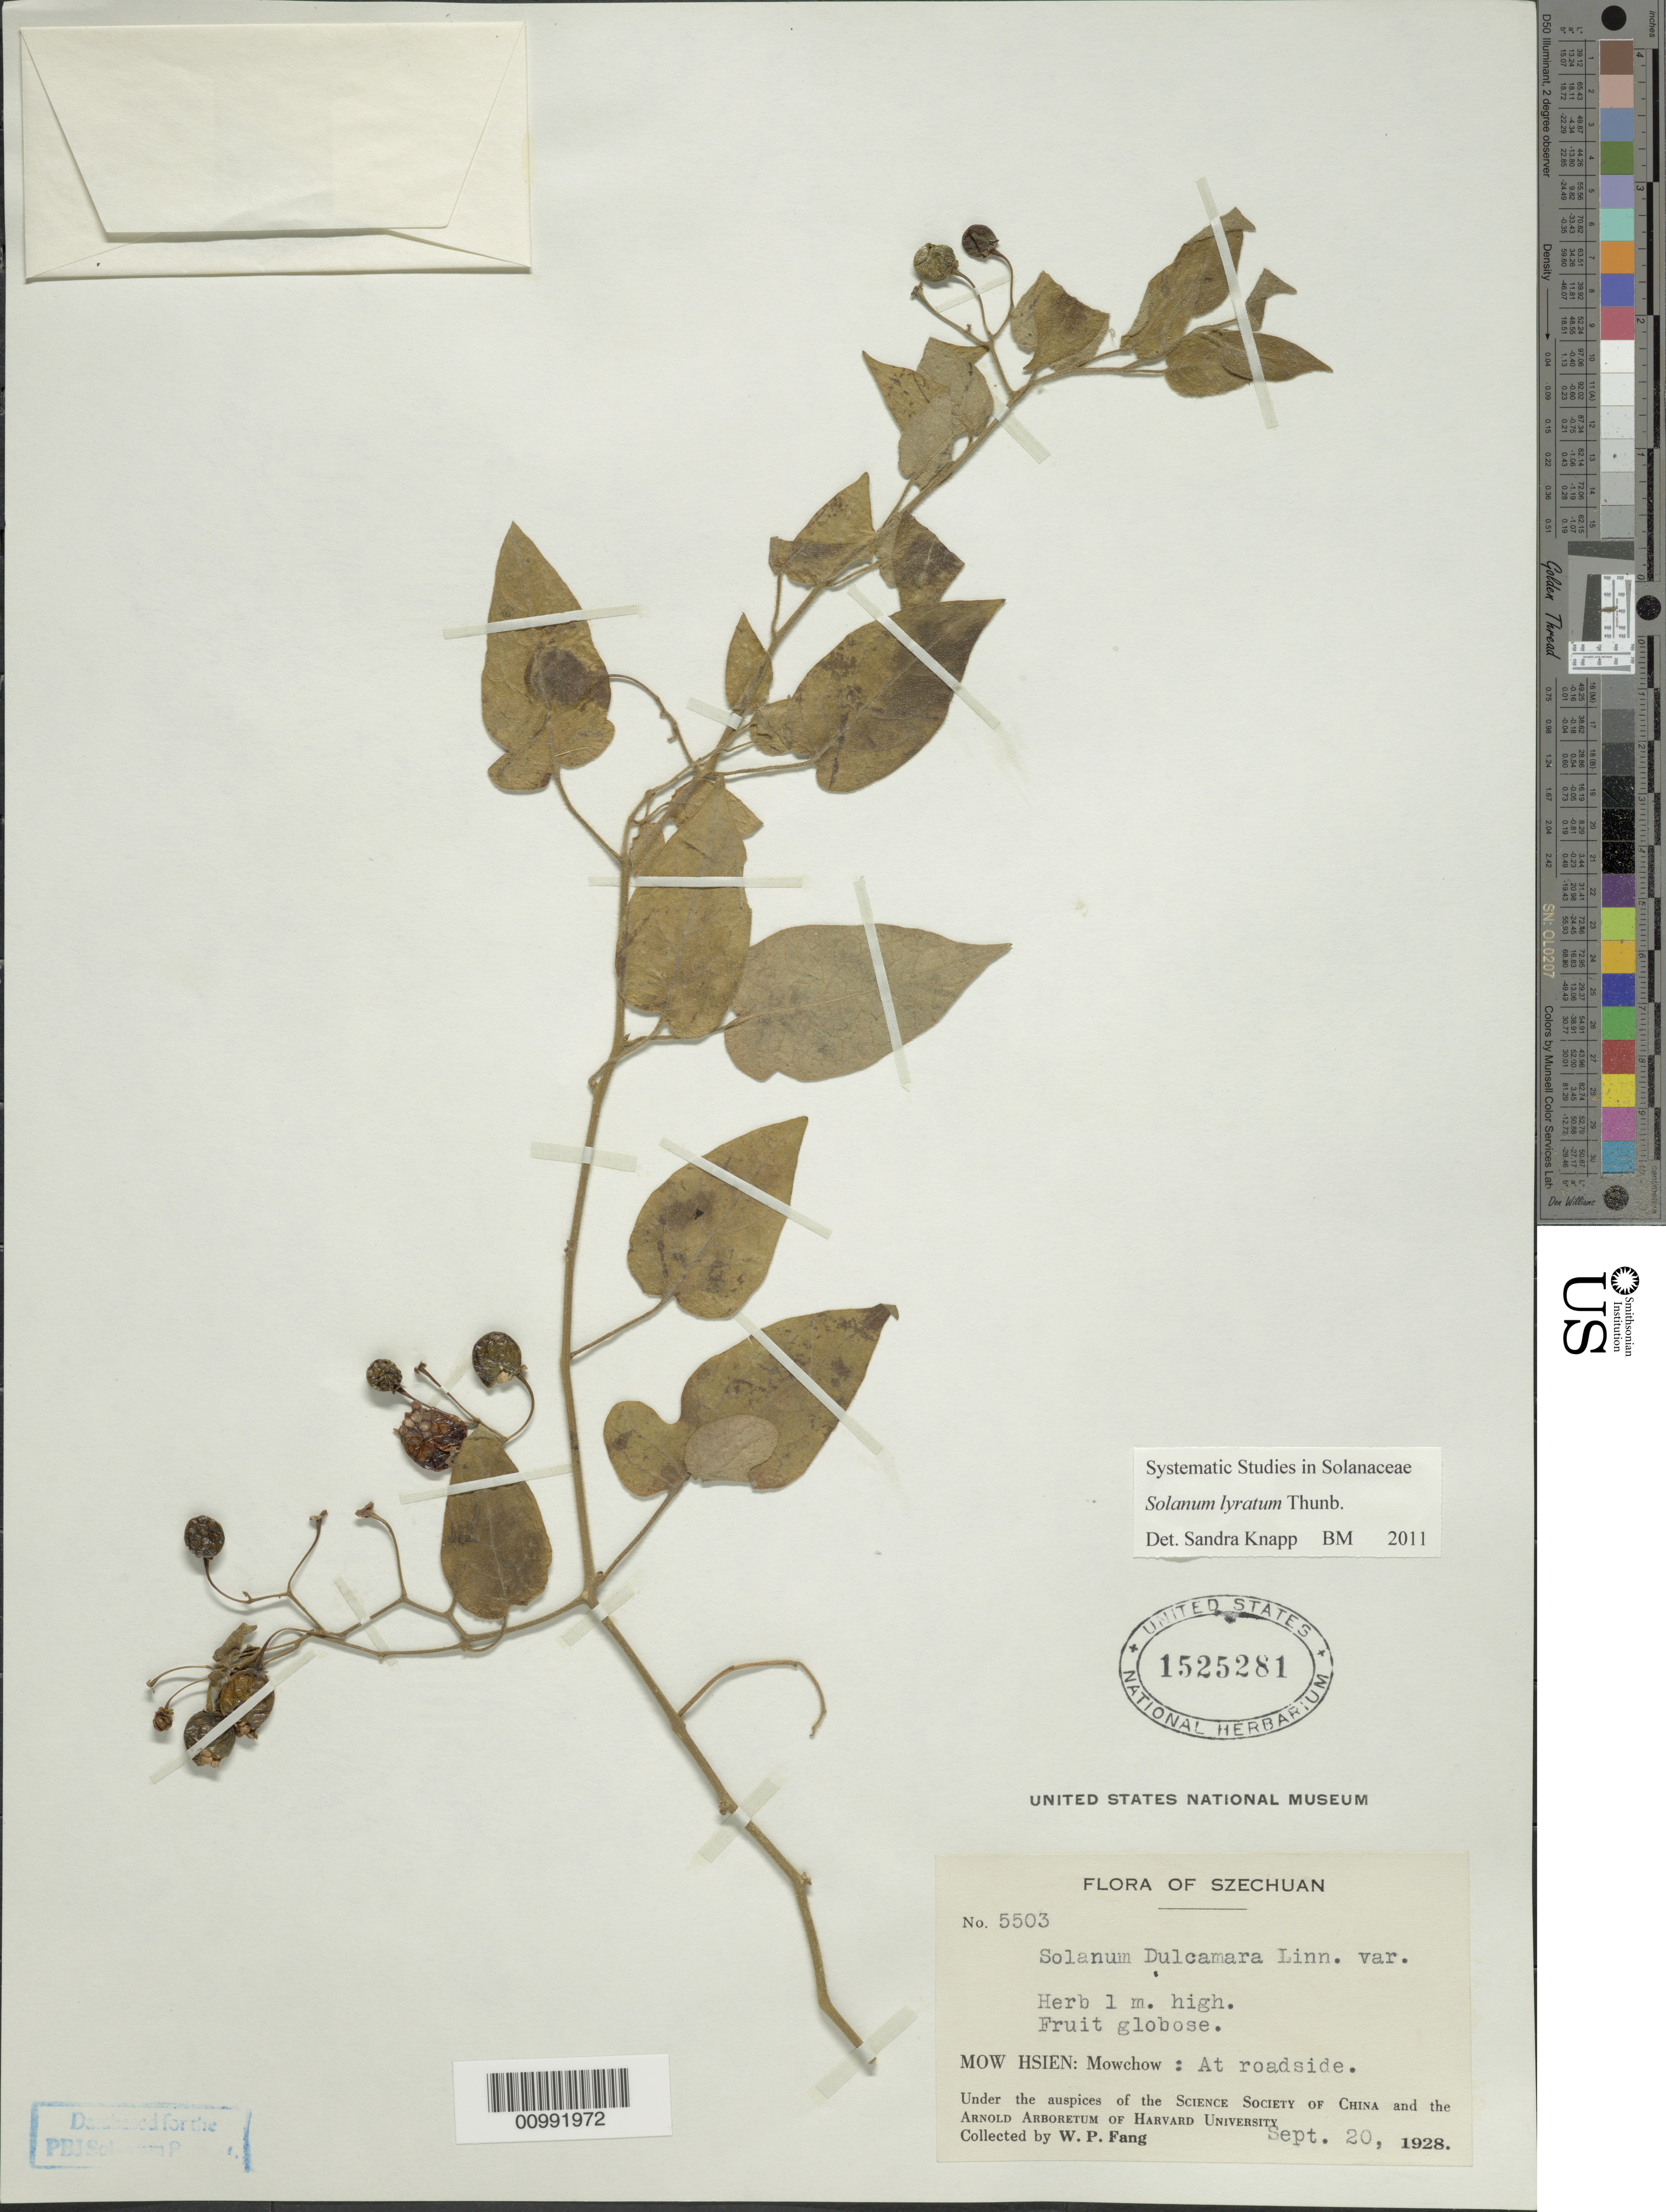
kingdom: Plantae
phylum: Tracheophyta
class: Magnoliopsida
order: Solanales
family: Solanaceae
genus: Solanum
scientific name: Solanum lyratum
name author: Thunb.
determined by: Knapp, S. D.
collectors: W. P. Fang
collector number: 5503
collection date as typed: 20 Sep 1928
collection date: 1928-09-20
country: China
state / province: Sichuan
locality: Mow Hsien: Mowchow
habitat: At roadside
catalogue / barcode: US 1525281